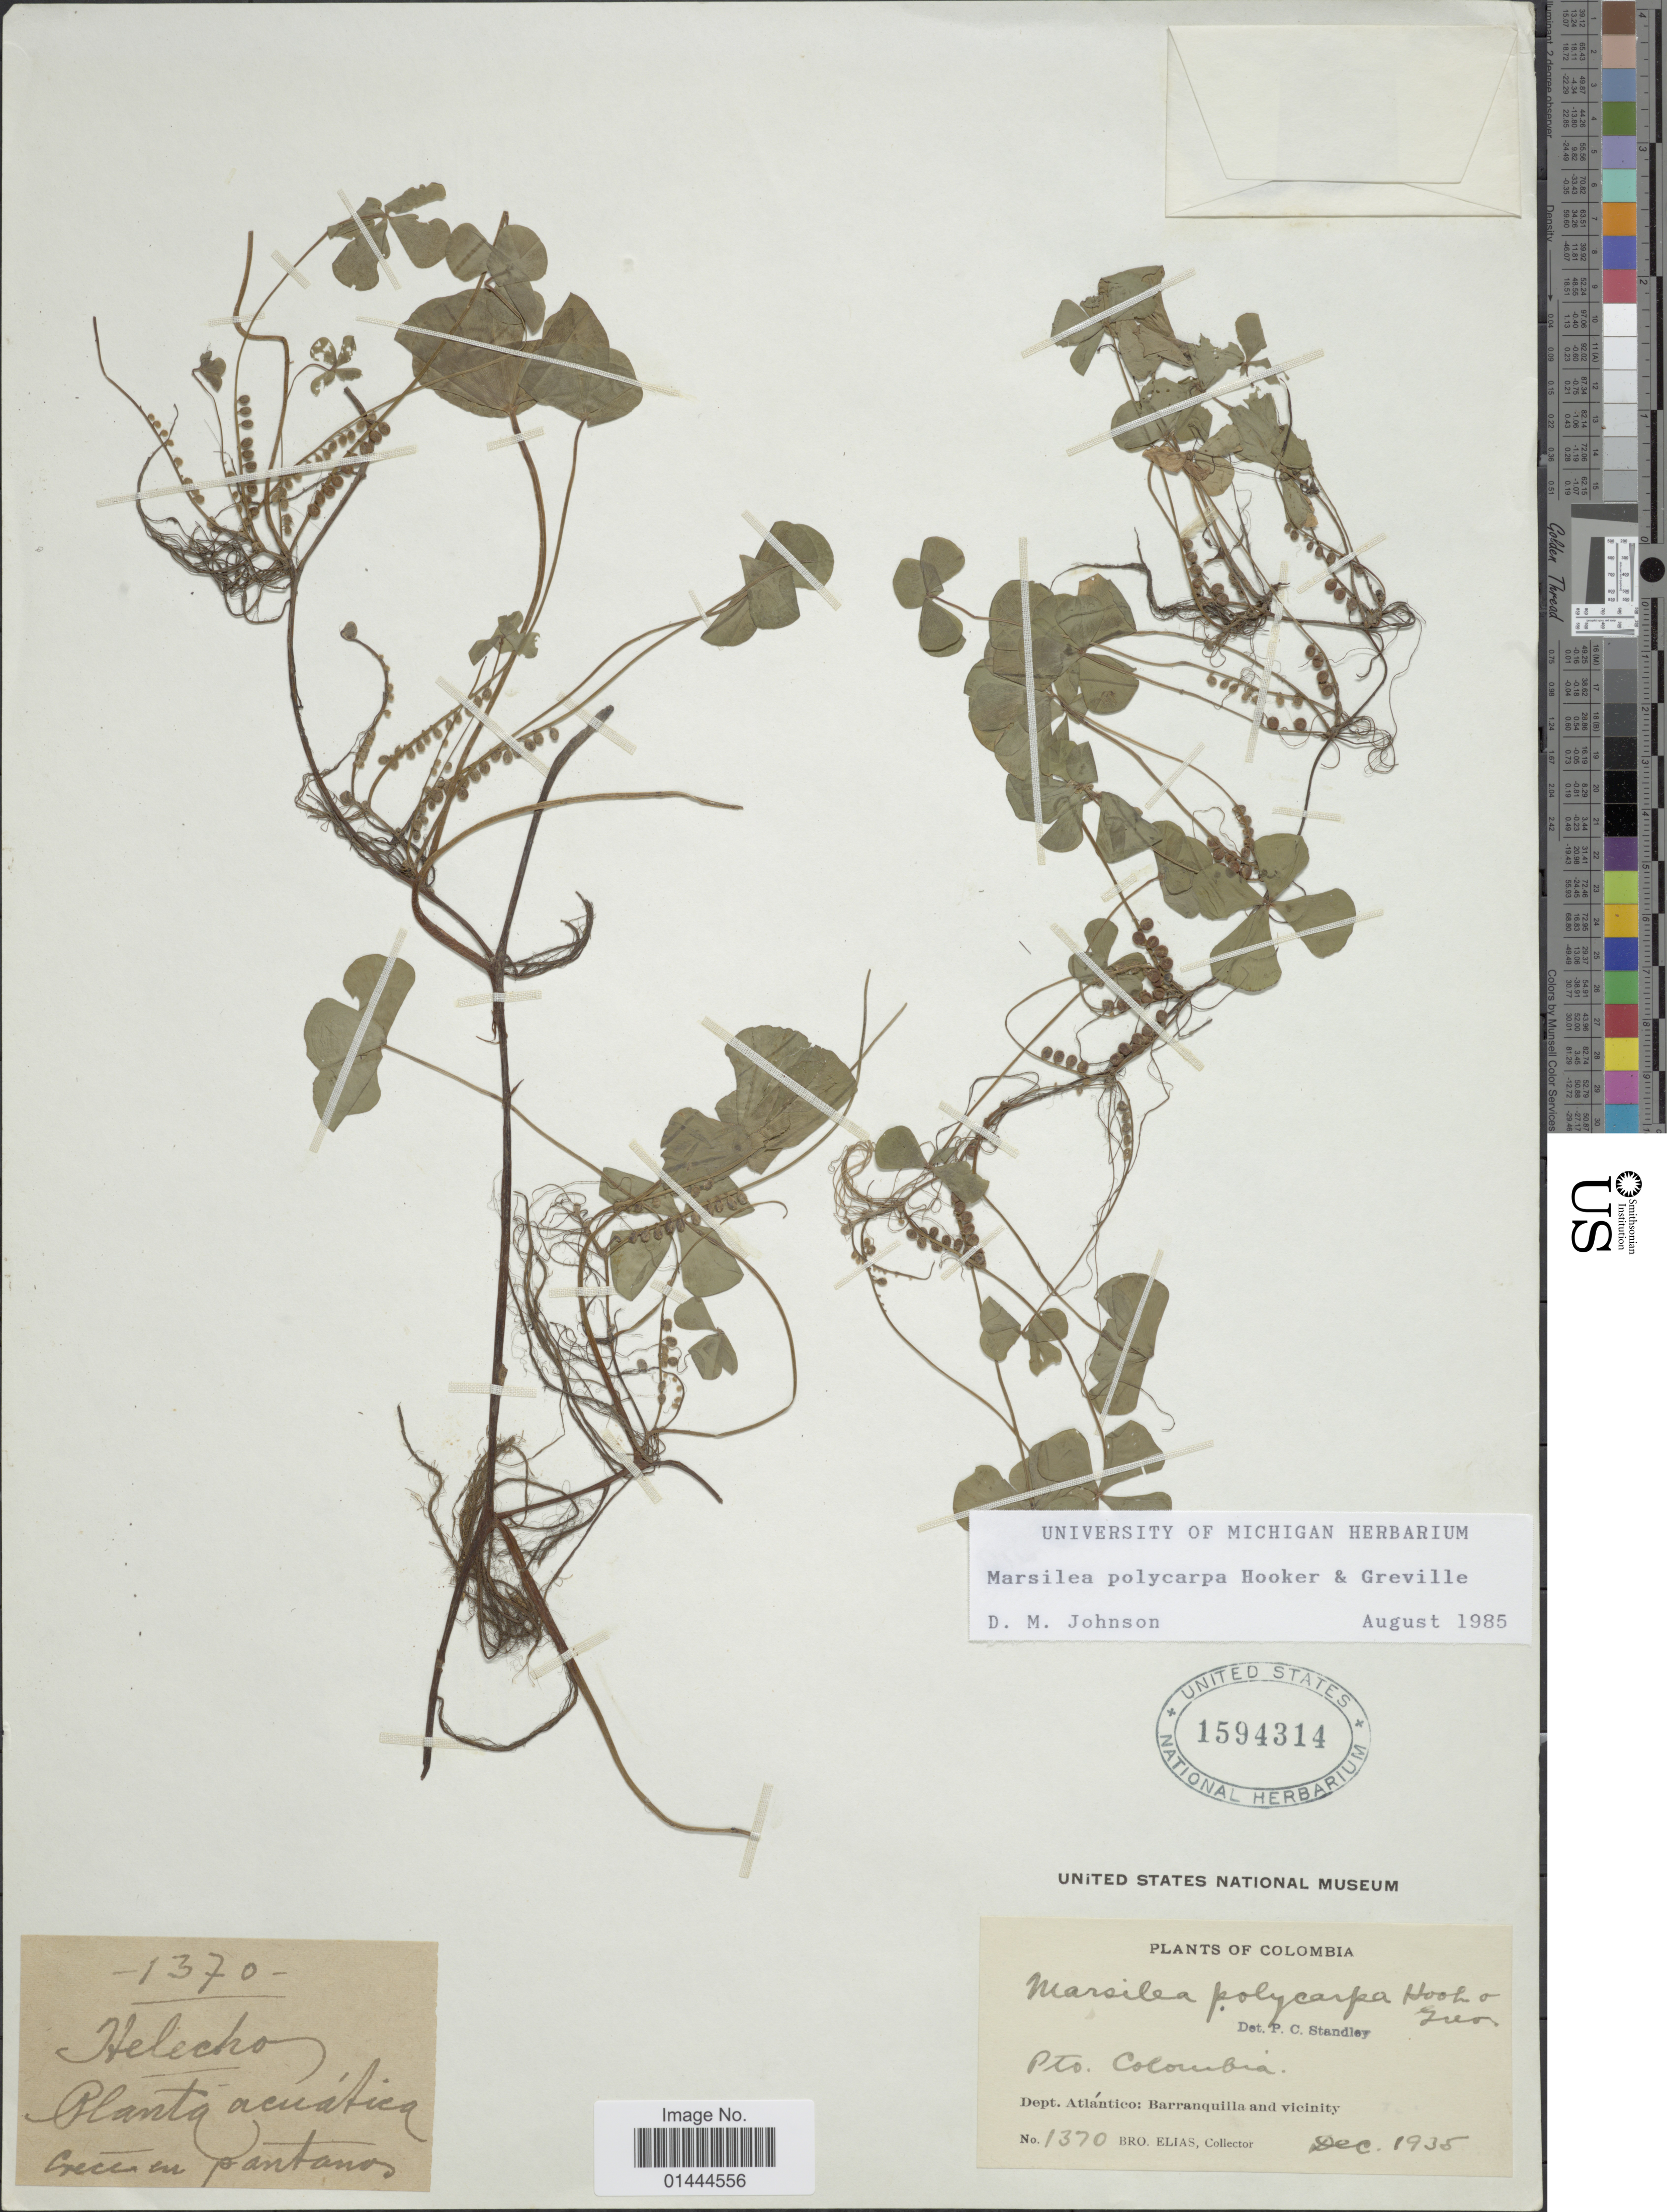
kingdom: Plantae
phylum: Tracheophyta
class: Polypodiopsida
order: Salviniales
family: Marsileaceae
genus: Marsilea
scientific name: Marsilea polycarpa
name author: Hook. & Grev.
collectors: Bro. Elias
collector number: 1370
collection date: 1935-12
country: Colombia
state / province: Atlántico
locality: Dto. Columbia, Barranquilla and Vicinity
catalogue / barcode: US 1594314